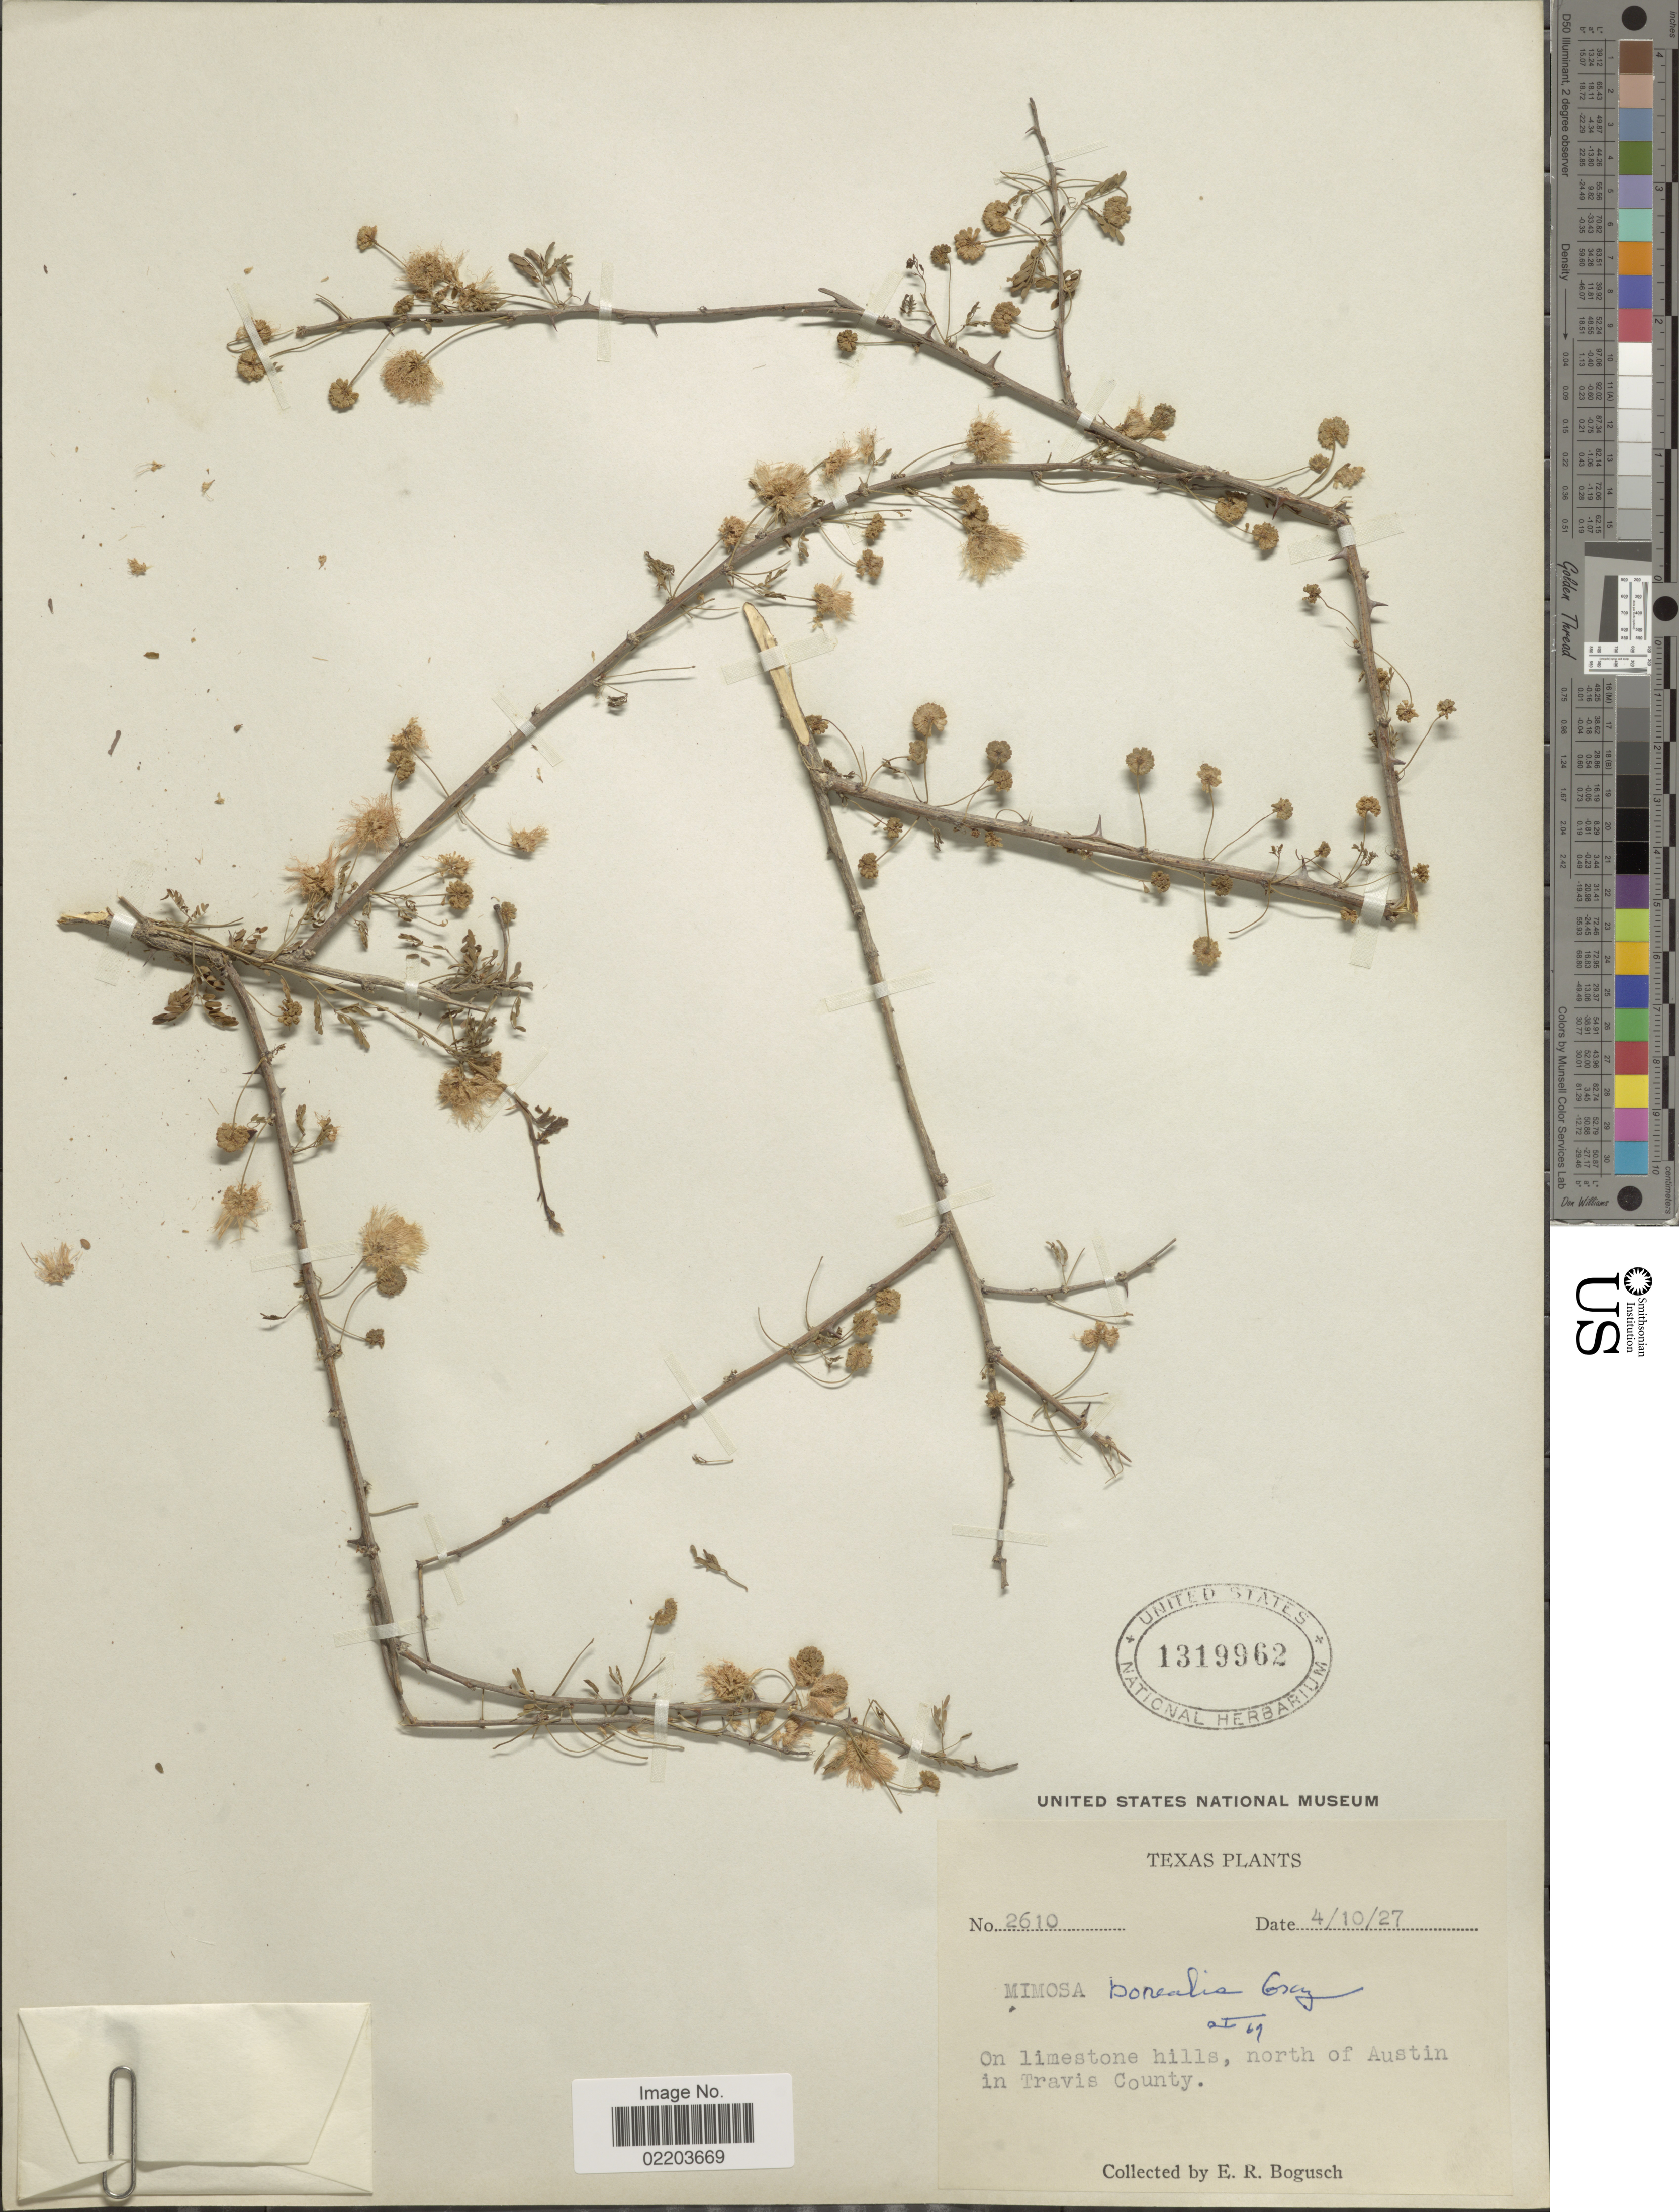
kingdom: Plantae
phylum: Tracheophyta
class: Magnoliopsida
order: Fabales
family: Fabaceae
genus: Mimosa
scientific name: Mimosa borealis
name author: A. Gray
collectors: E. Bogusch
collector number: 2610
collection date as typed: Transcribed d/m/y: 10/4/27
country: United States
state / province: Texas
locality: On limestone hills, north of Austin in Travis County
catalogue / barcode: US 1319962